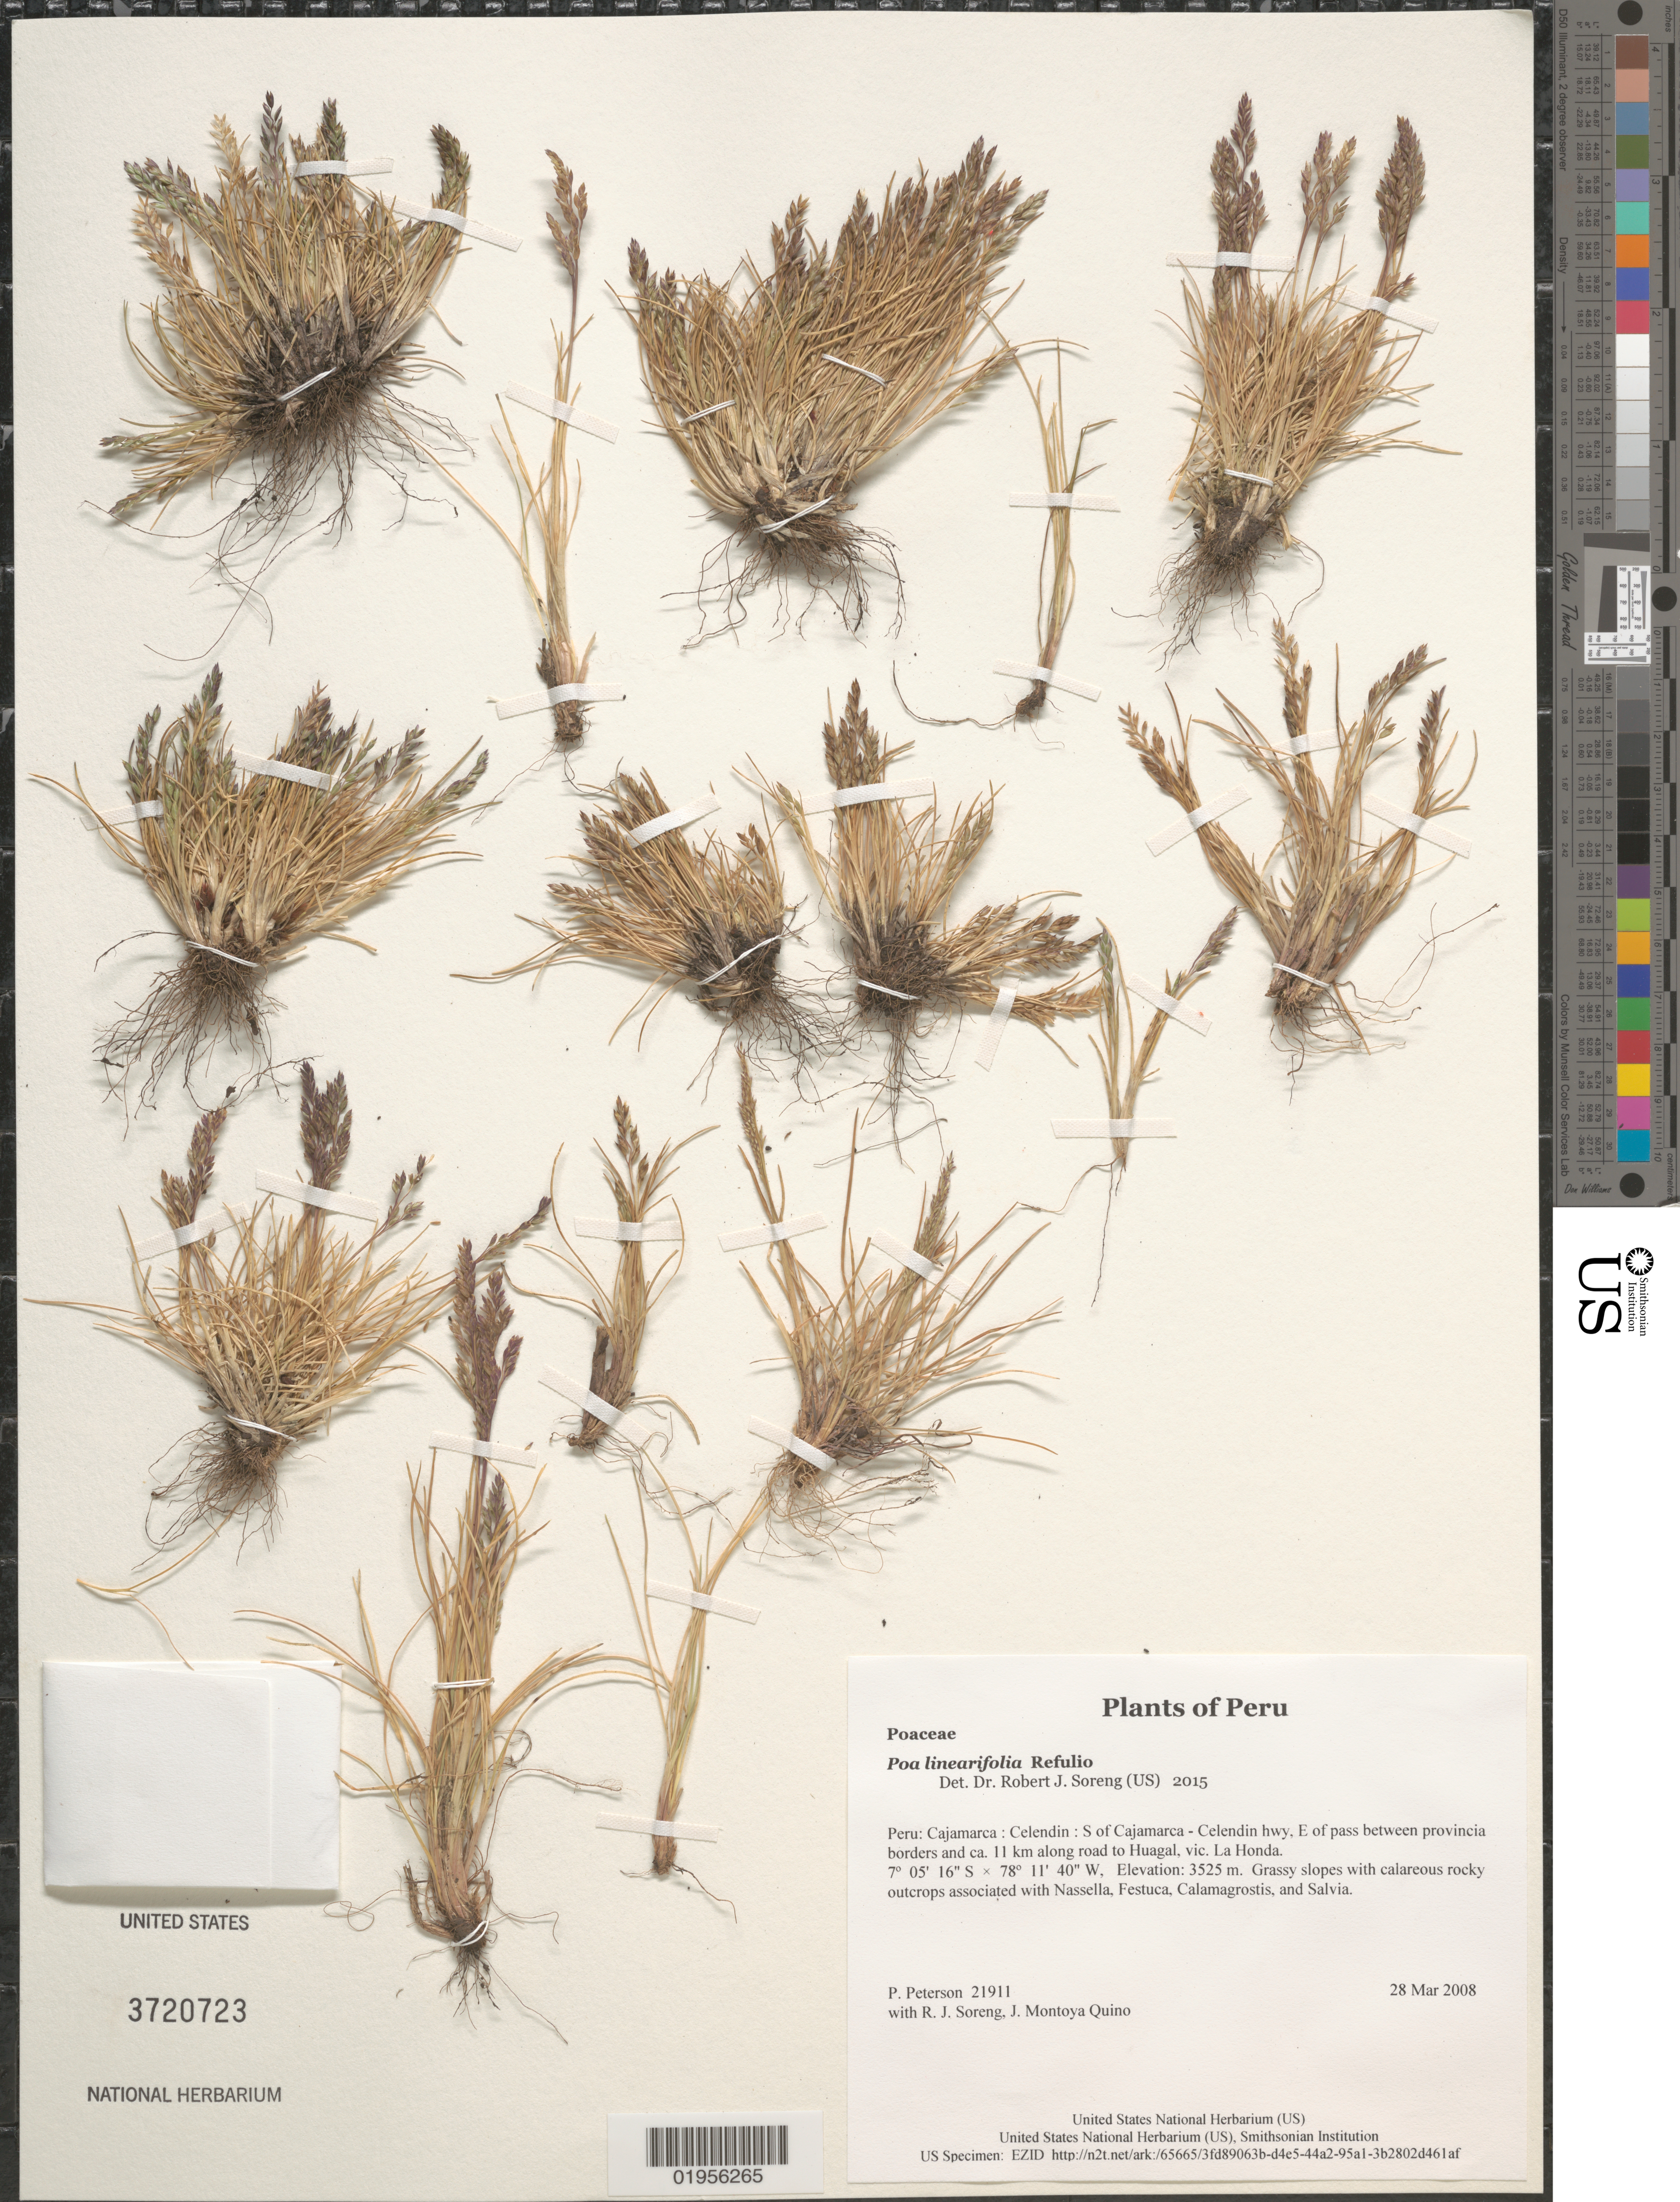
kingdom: Plantae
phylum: Tracheophyta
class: Liliopsida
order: Poales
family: Poaceae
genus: Poa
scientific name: Poa linearifolia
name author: Refulio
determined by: Soreng, Robert J., Research Associate (BOT), Smithsonian Institution - National Museum of Natural History (UNITED STATES)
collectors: P. M. Peterson, R. J. Soreng & J. Montoya Quino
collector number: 21911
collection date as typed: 28 Mar 2008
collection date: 2008-03-28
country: Peru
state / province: Cajamarca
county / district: Celendín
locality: S of Cajamarca - Celendin hwy, E of pass between provincia borders and ca. 11 km along road to Huagal, vic. La Honda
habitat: Grassy slopes with calareous rocky outcrops associated with Nassella, Festuca, Calamagrostis, and Salvia.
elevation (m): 3525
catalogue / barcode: US 3720723